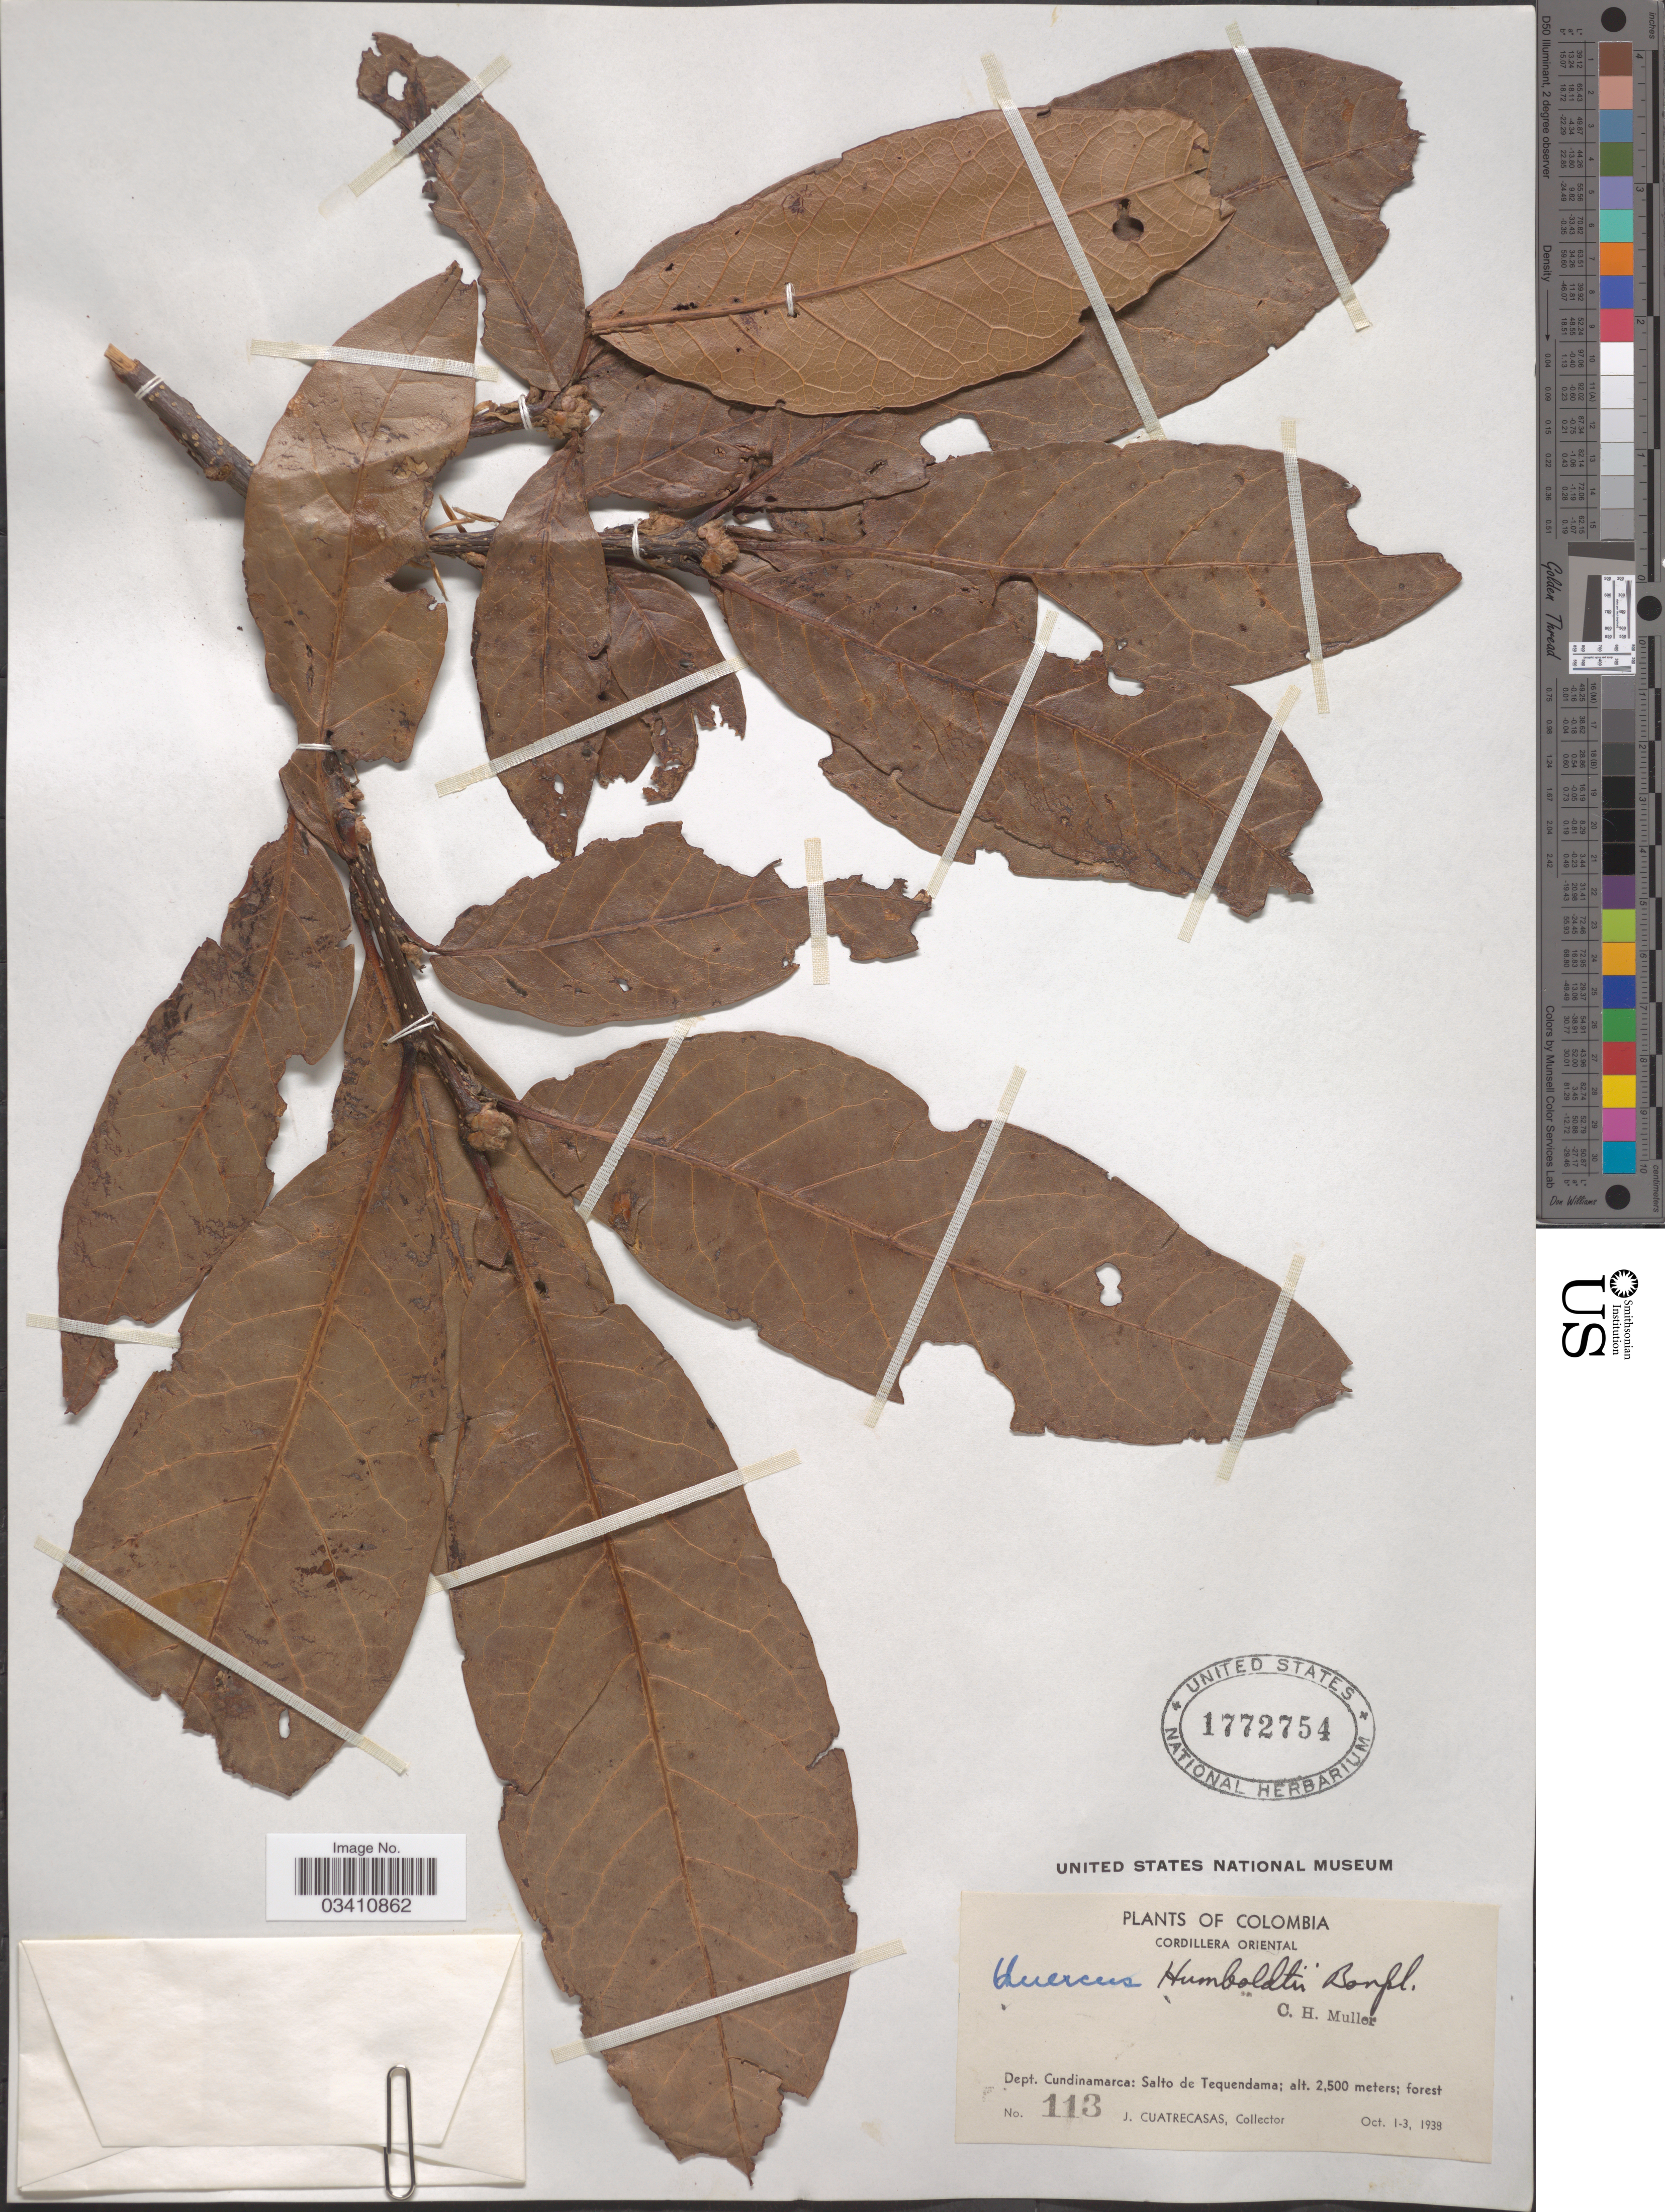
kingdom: Plantae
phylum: Tracheophyta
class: Magnoliopsida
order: Fagales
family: Fagaceae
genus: Quercus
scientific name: Quercus humboldtii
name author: Bonpl.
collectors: J. Cuatrecasas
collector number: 113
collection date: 1939-10-01/1939-10-03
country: Colombia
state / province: Cundinamarca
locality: Cordillera Oriental. Dept. Cundinamarca: Salto de Tequendama.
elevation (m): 2500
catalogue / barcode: US 1772754